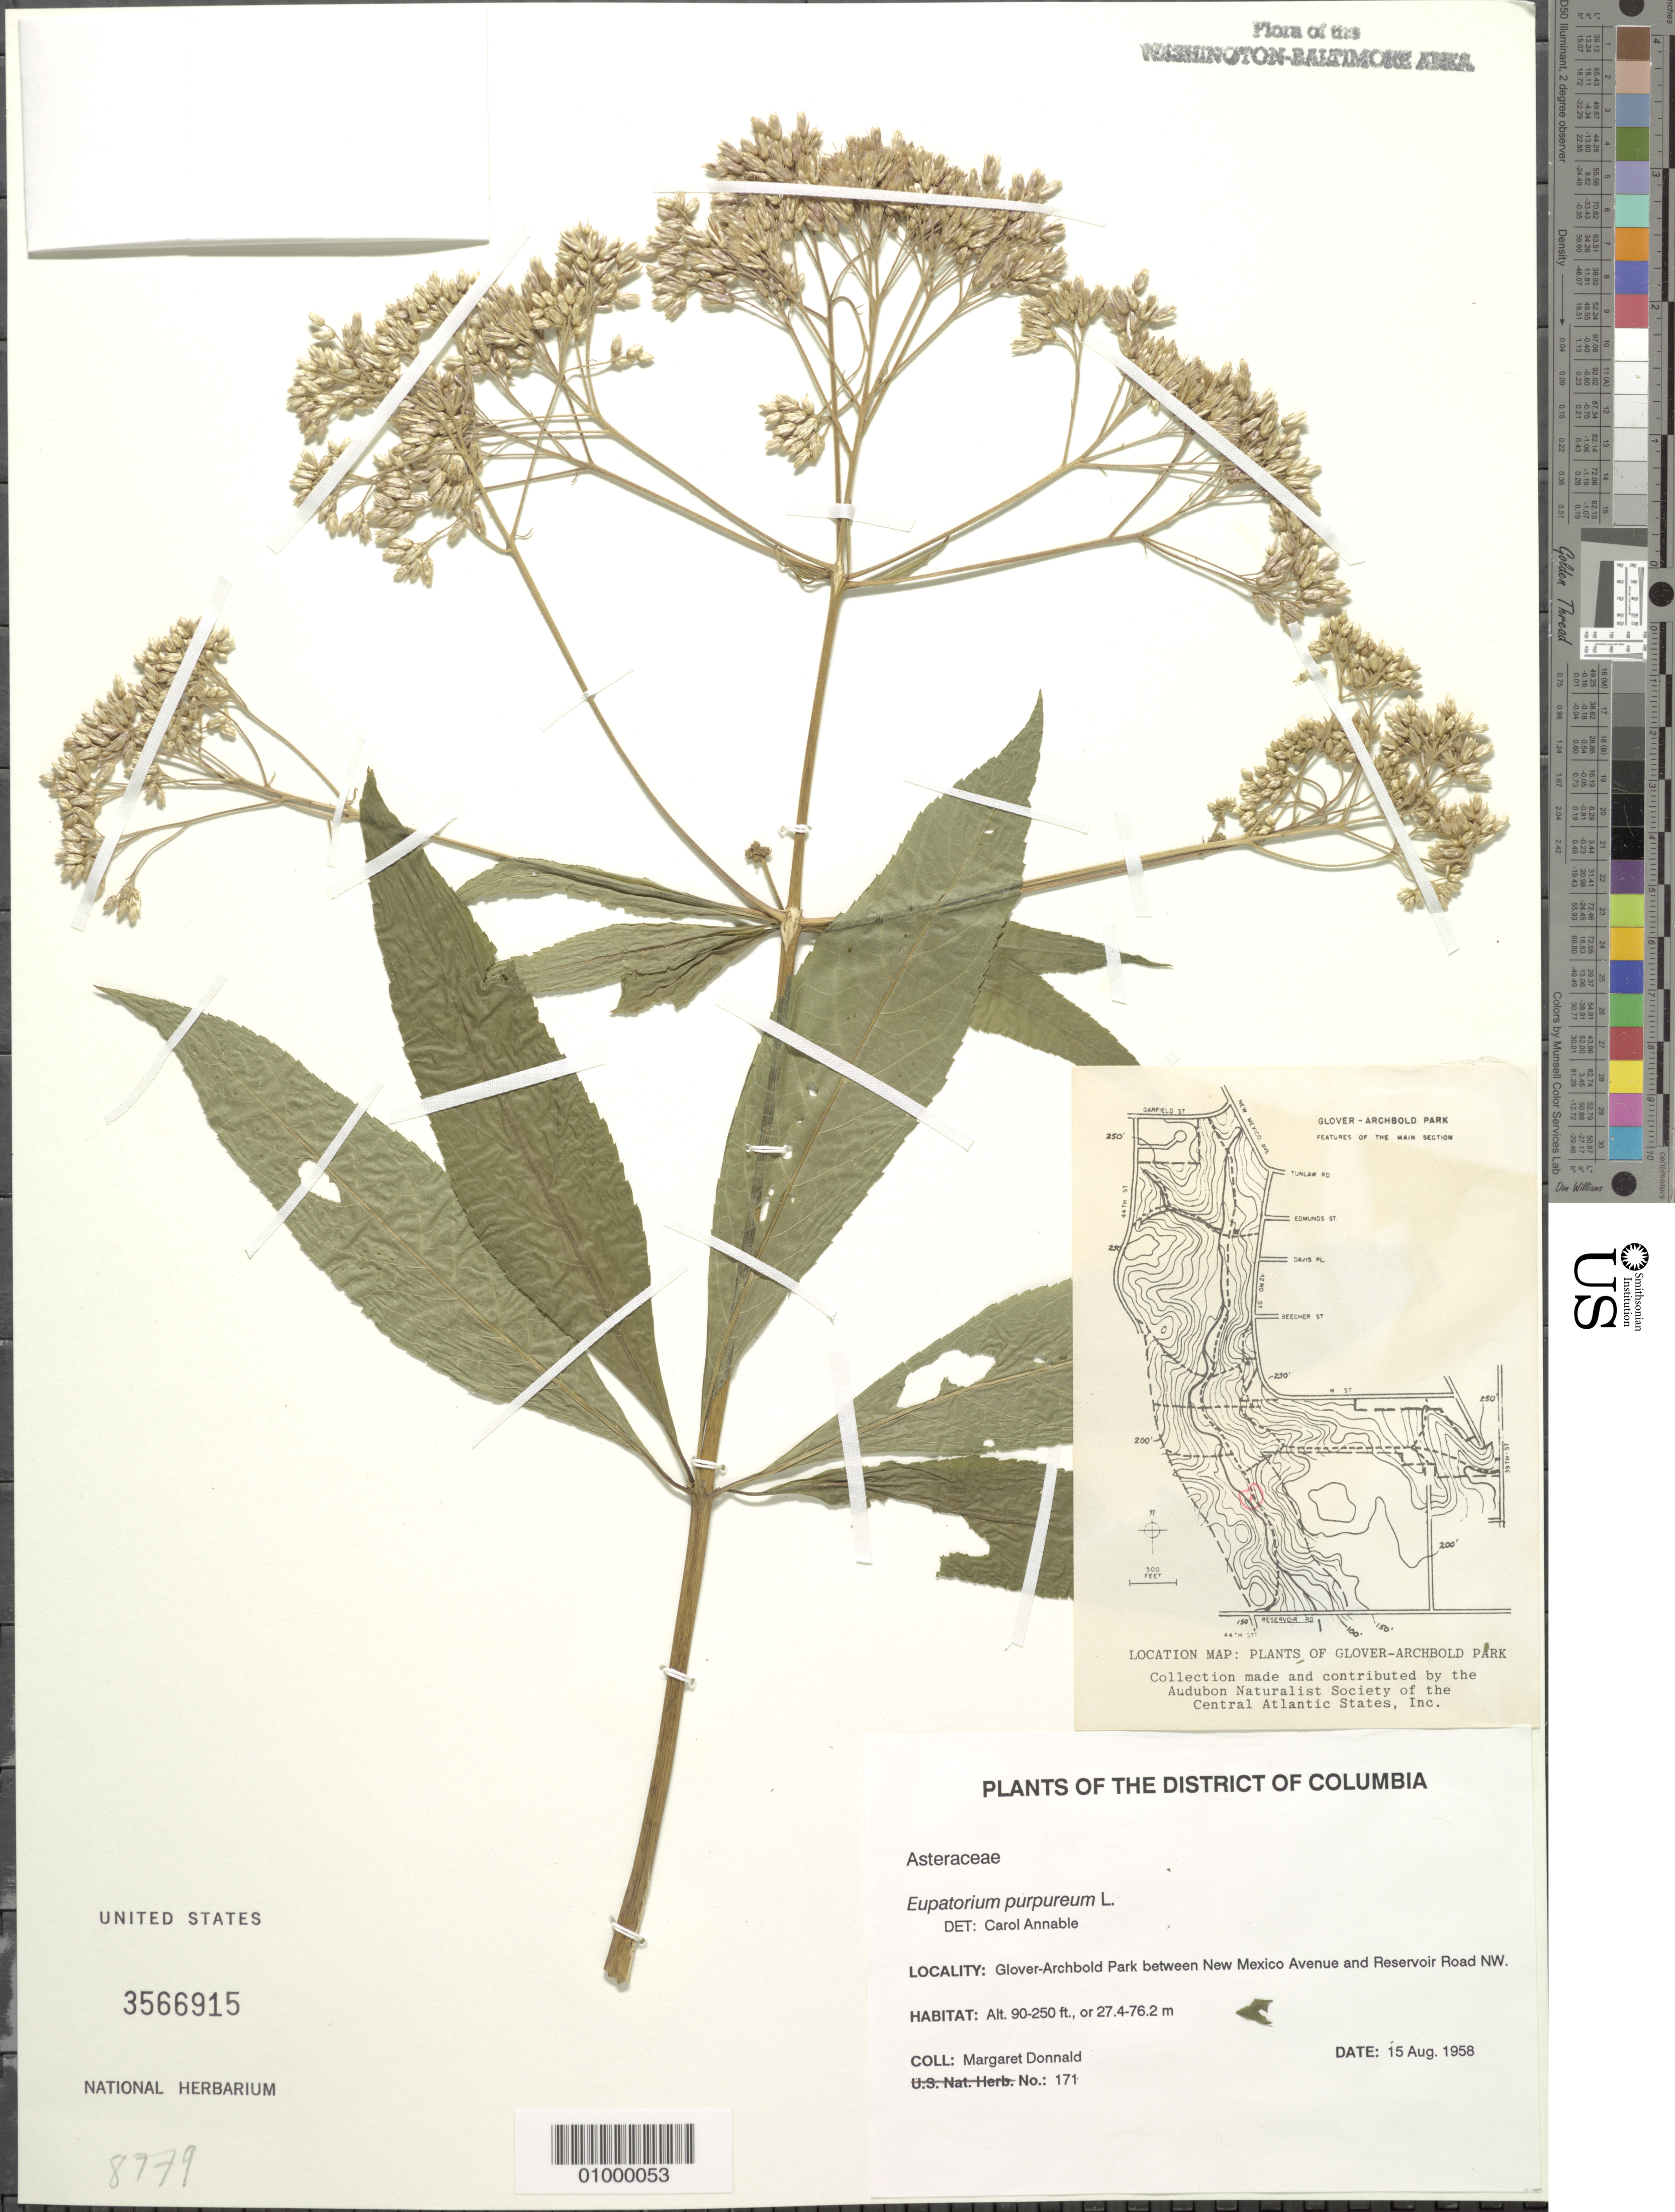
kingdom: Plantae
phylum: Tracheophyta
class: Magnoliopsida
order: Asterales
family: Asteraceae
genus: Eupatorium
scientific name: Eupatorium purpureum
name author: (L.) E.E. Lamont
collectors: M. Donnald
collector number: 171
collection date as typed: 15 Aug 1958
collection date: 1958-08-15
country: United States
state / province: District of Columbia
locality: Glover-Archbold Park between New Mexico Avenue and Reservoir Road NW.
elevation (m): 27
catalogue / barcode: US 3566915